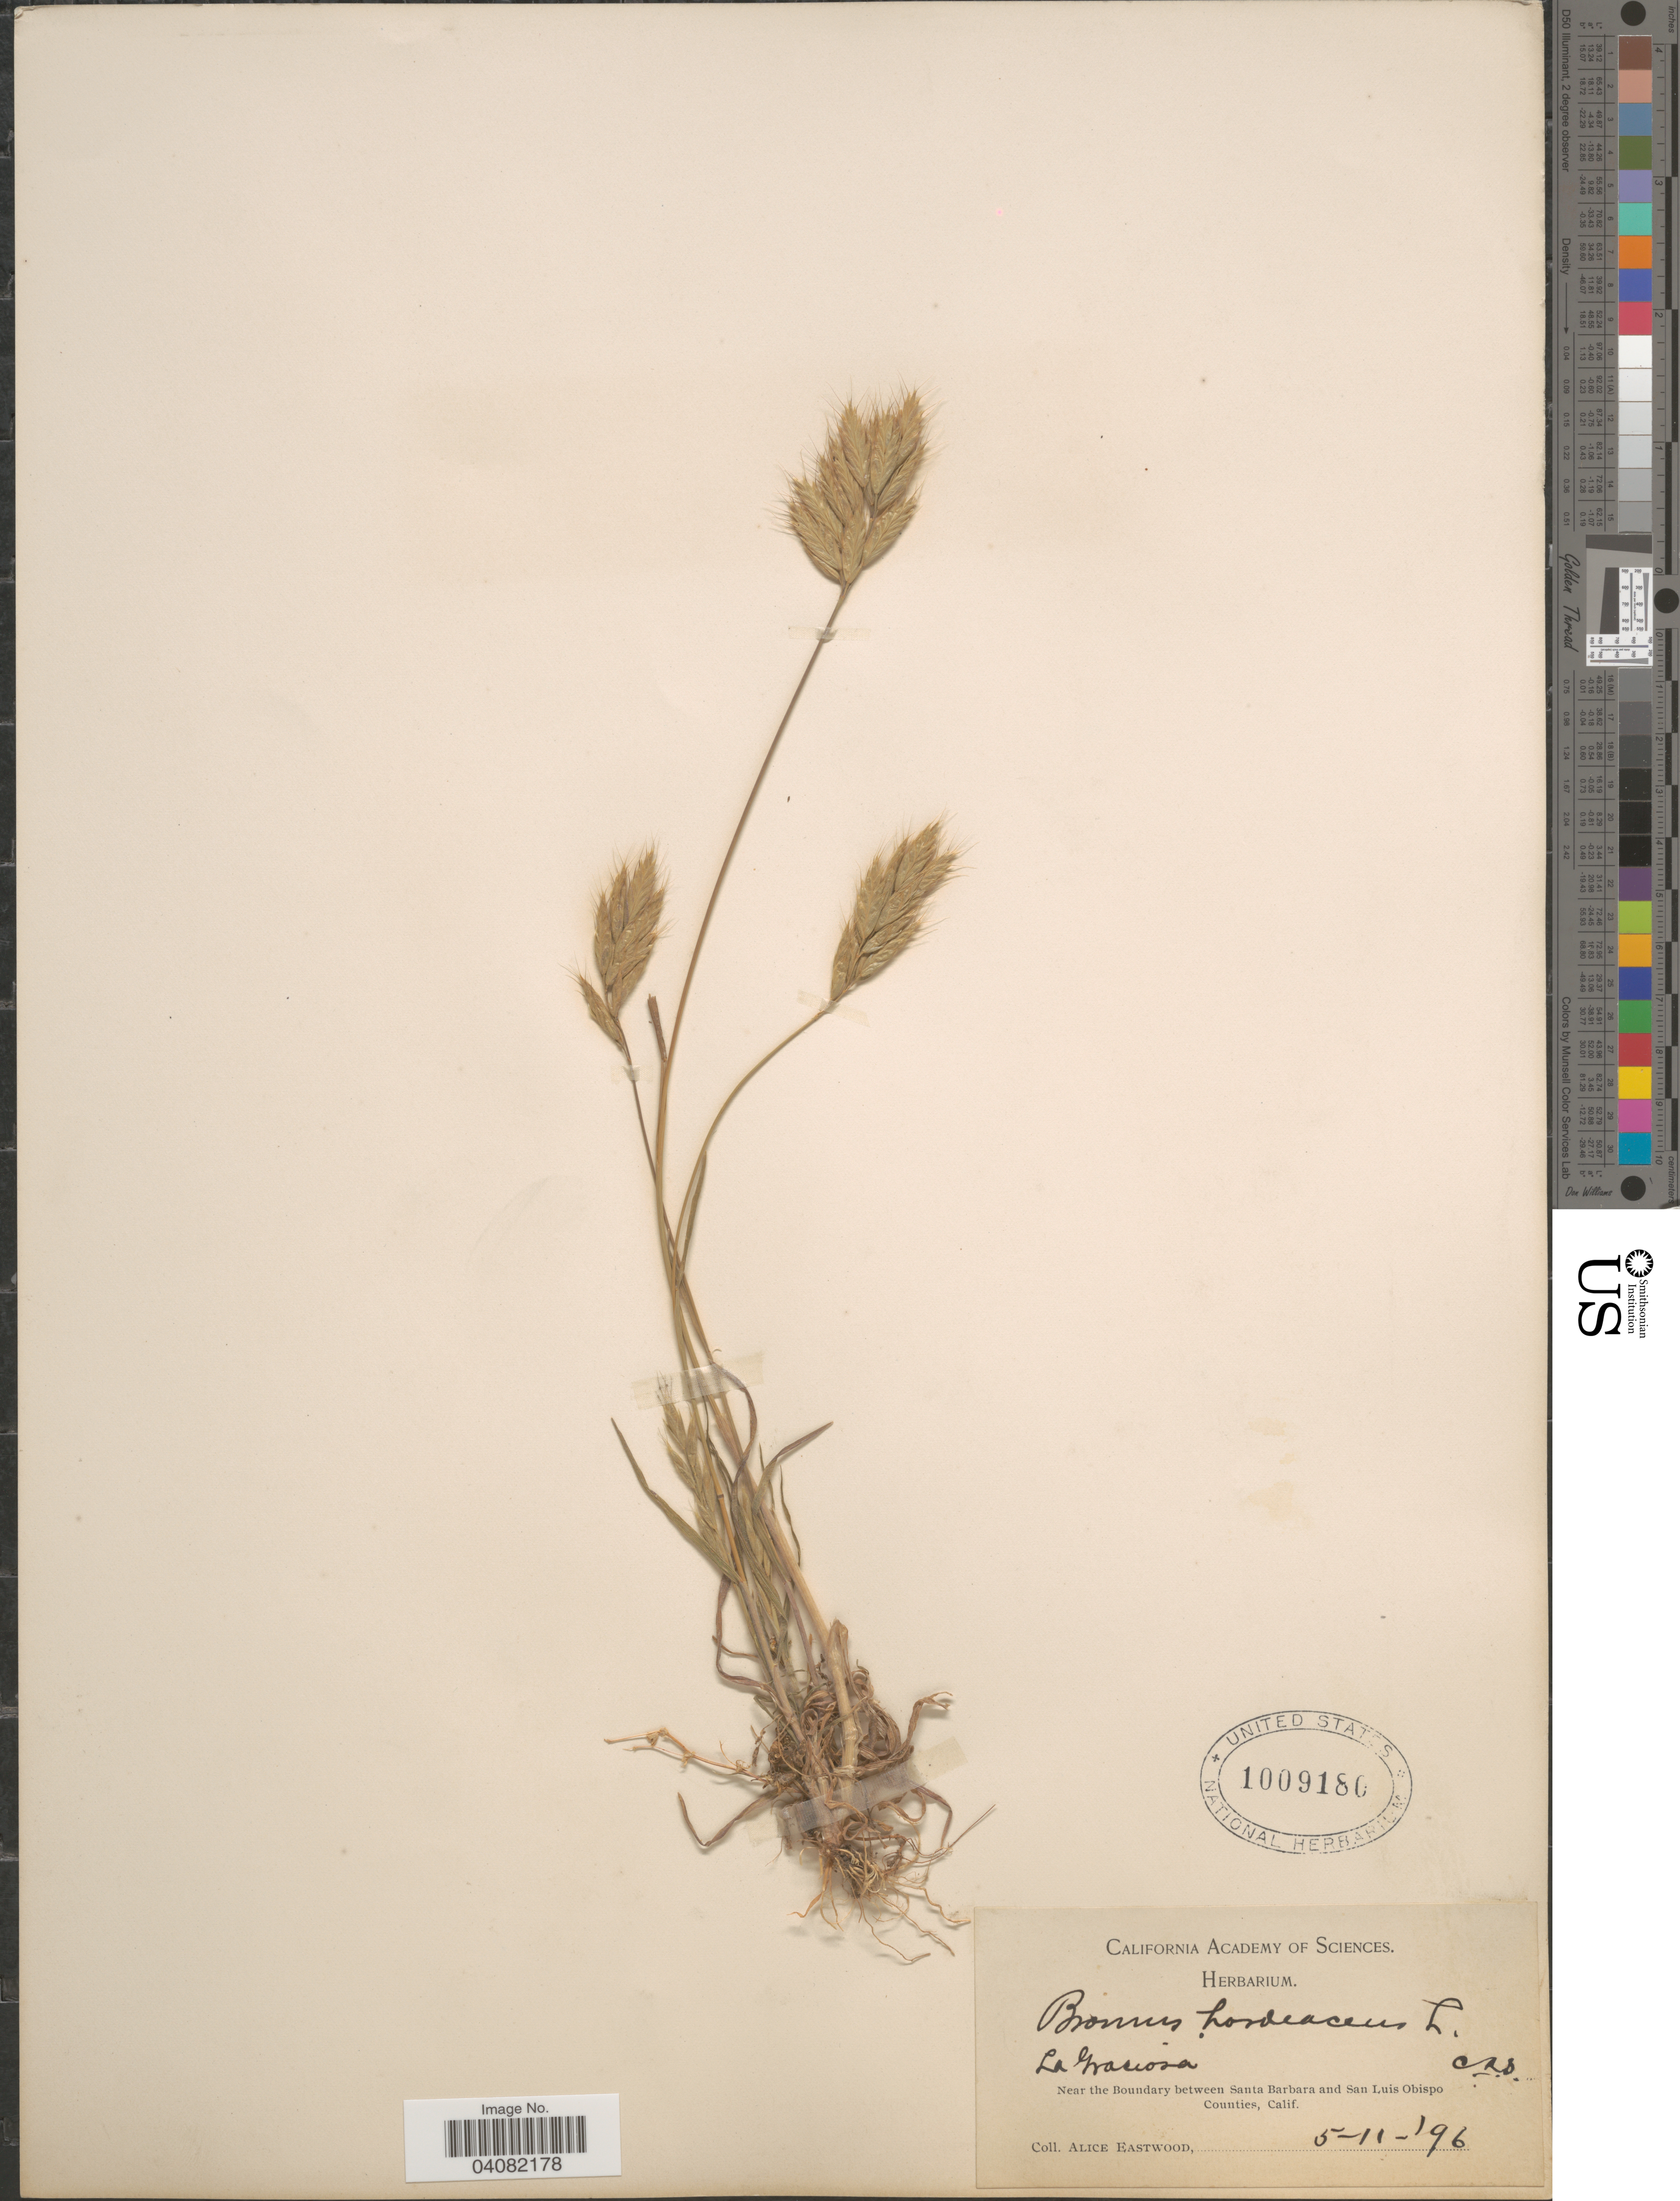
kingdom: Plantae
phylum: Tracheophyta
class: Liliopsida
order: Poales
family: Poaceae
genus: Bromus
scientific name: Bromus hordeaceus subsp. divaricatus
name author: (Bonnier & Layens) Kerguélen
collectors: A. Eastwood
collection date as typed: Transcribed d/m/y: 11/5/96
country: United States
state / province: California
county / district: Santa Barbara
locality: La Graciosa. Near the Boundary between Santa Barbara and San Luis Obispo Counties.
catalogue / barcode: US 1009180